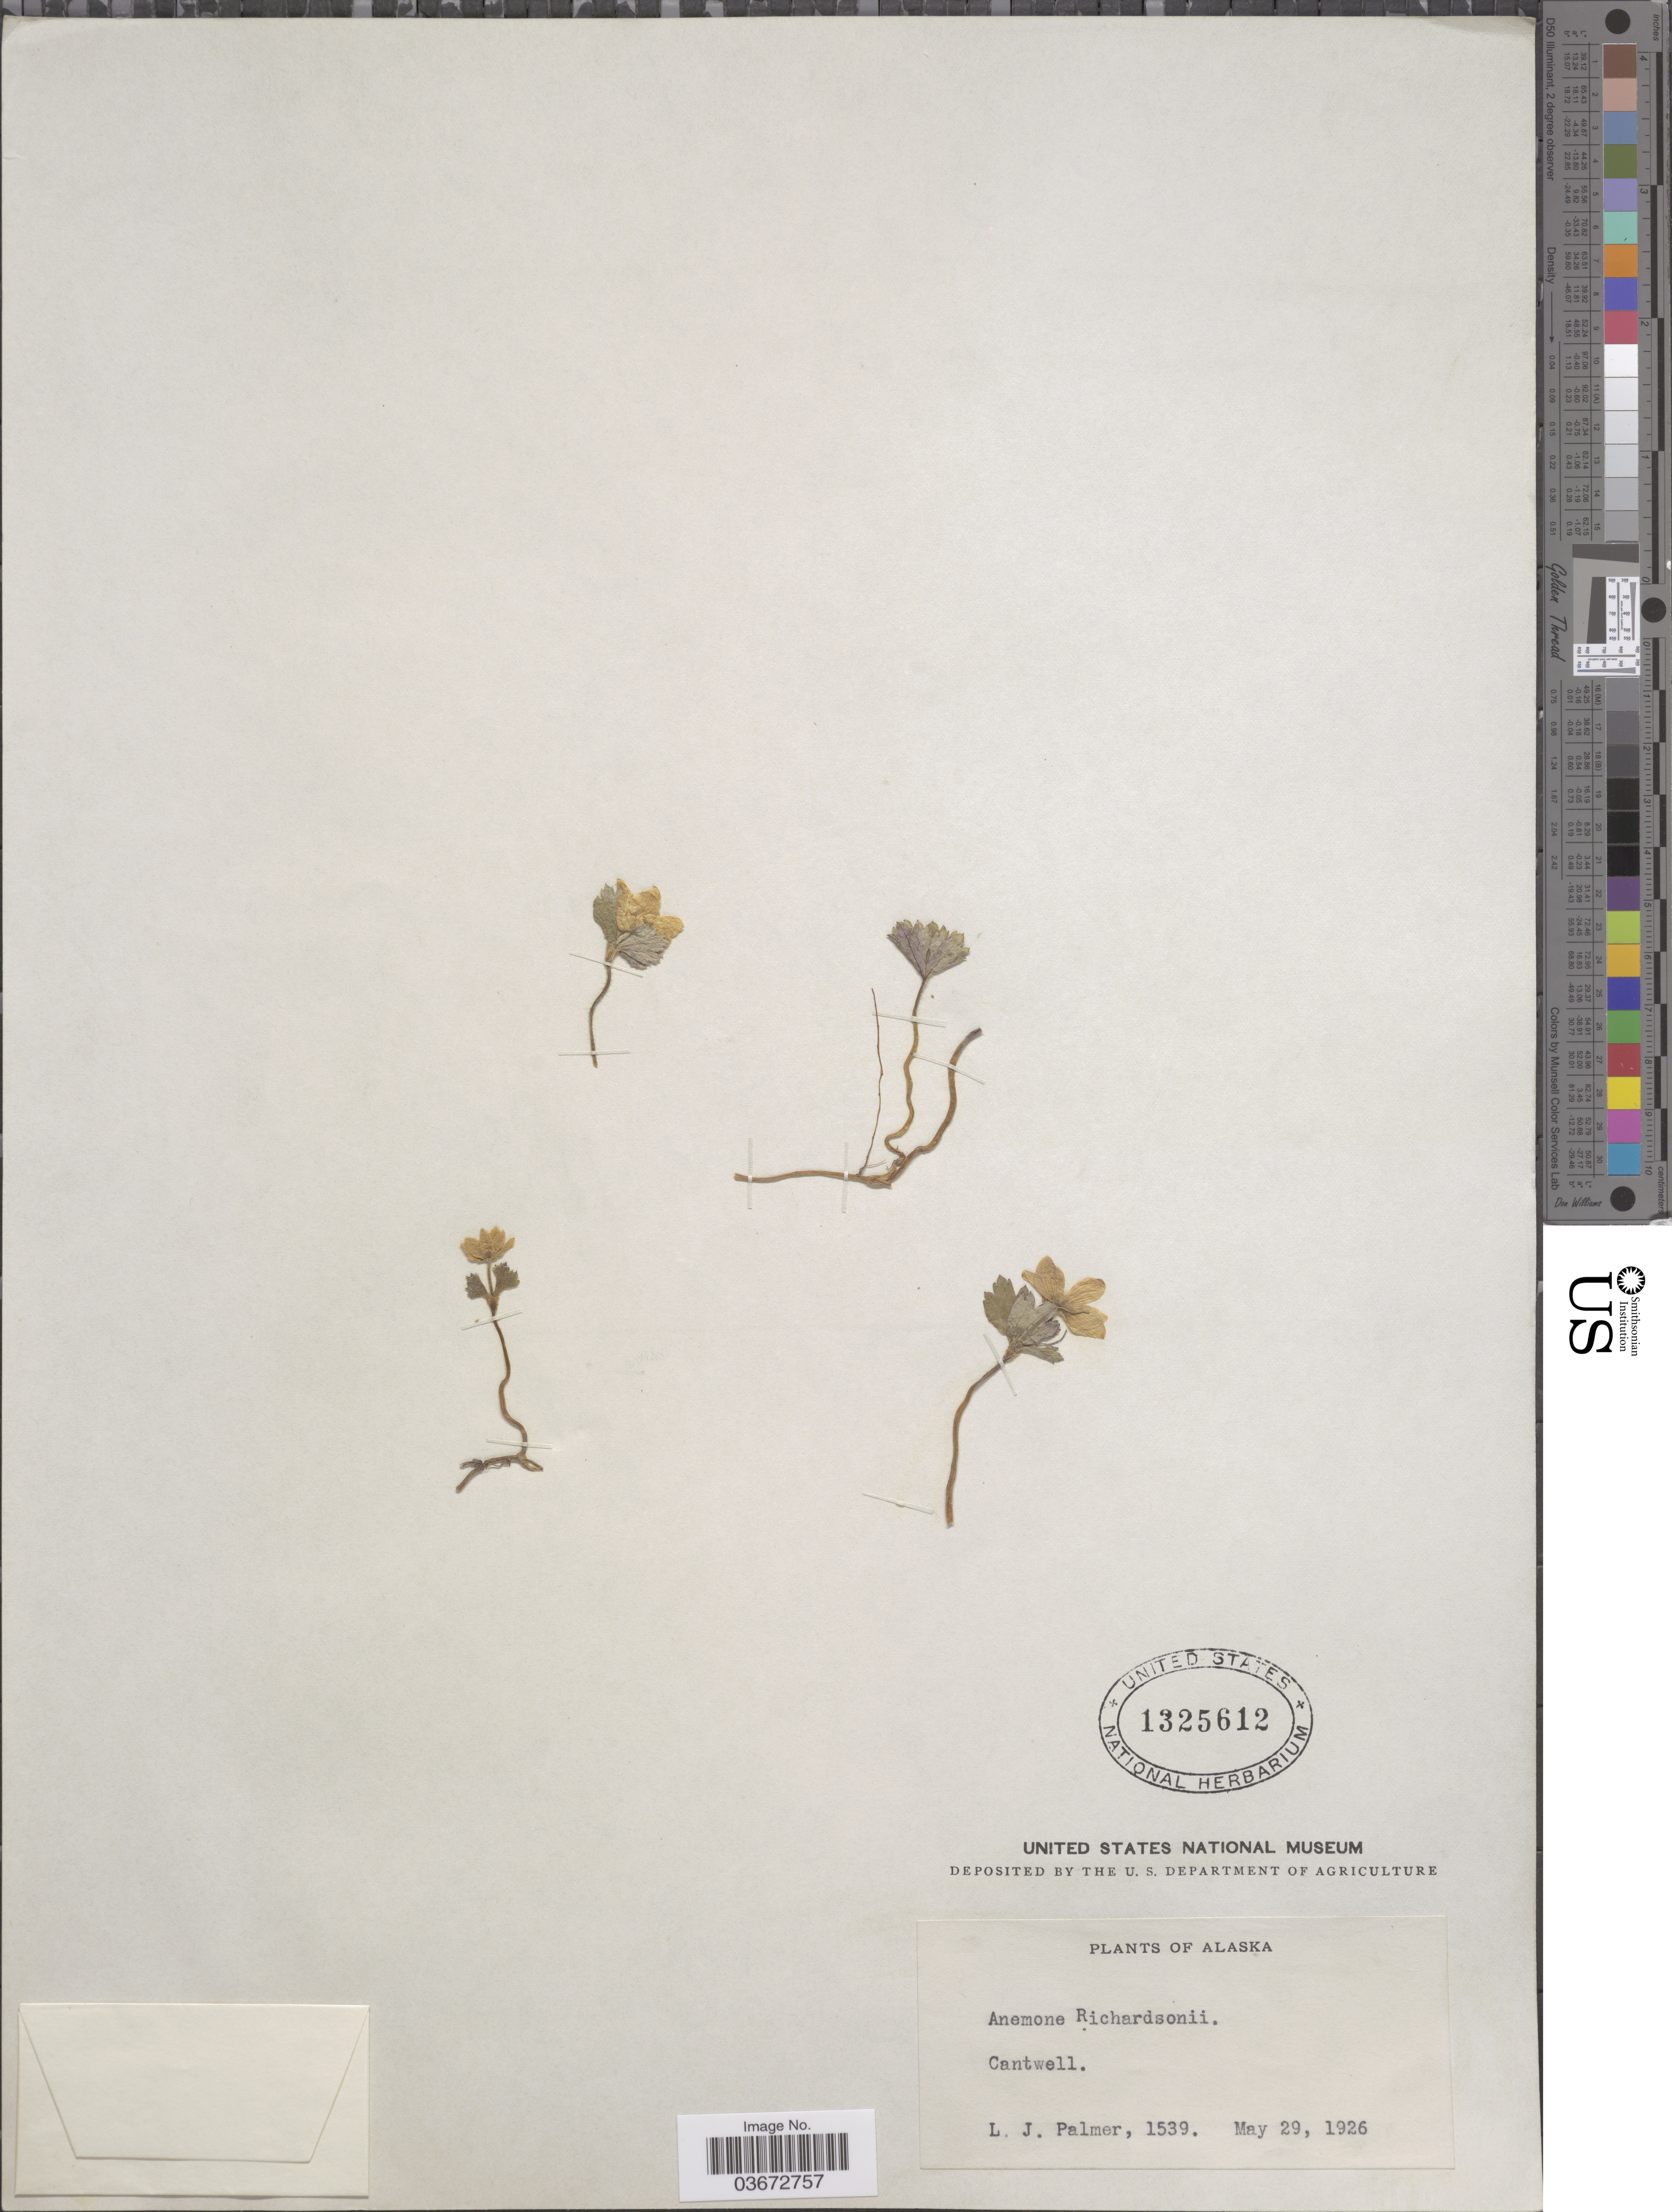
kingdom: Plantae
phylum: Tracheophyta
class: Magnoliopsida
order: Ranunculales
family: Ranunculaceae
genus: Anemone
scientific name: Anemone richardsonii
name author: Hook.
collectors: L. J. Palmer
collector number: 1539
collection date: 1926-05-29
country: United States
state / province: Alaska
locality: Cantwell.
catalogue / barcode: US 1325612